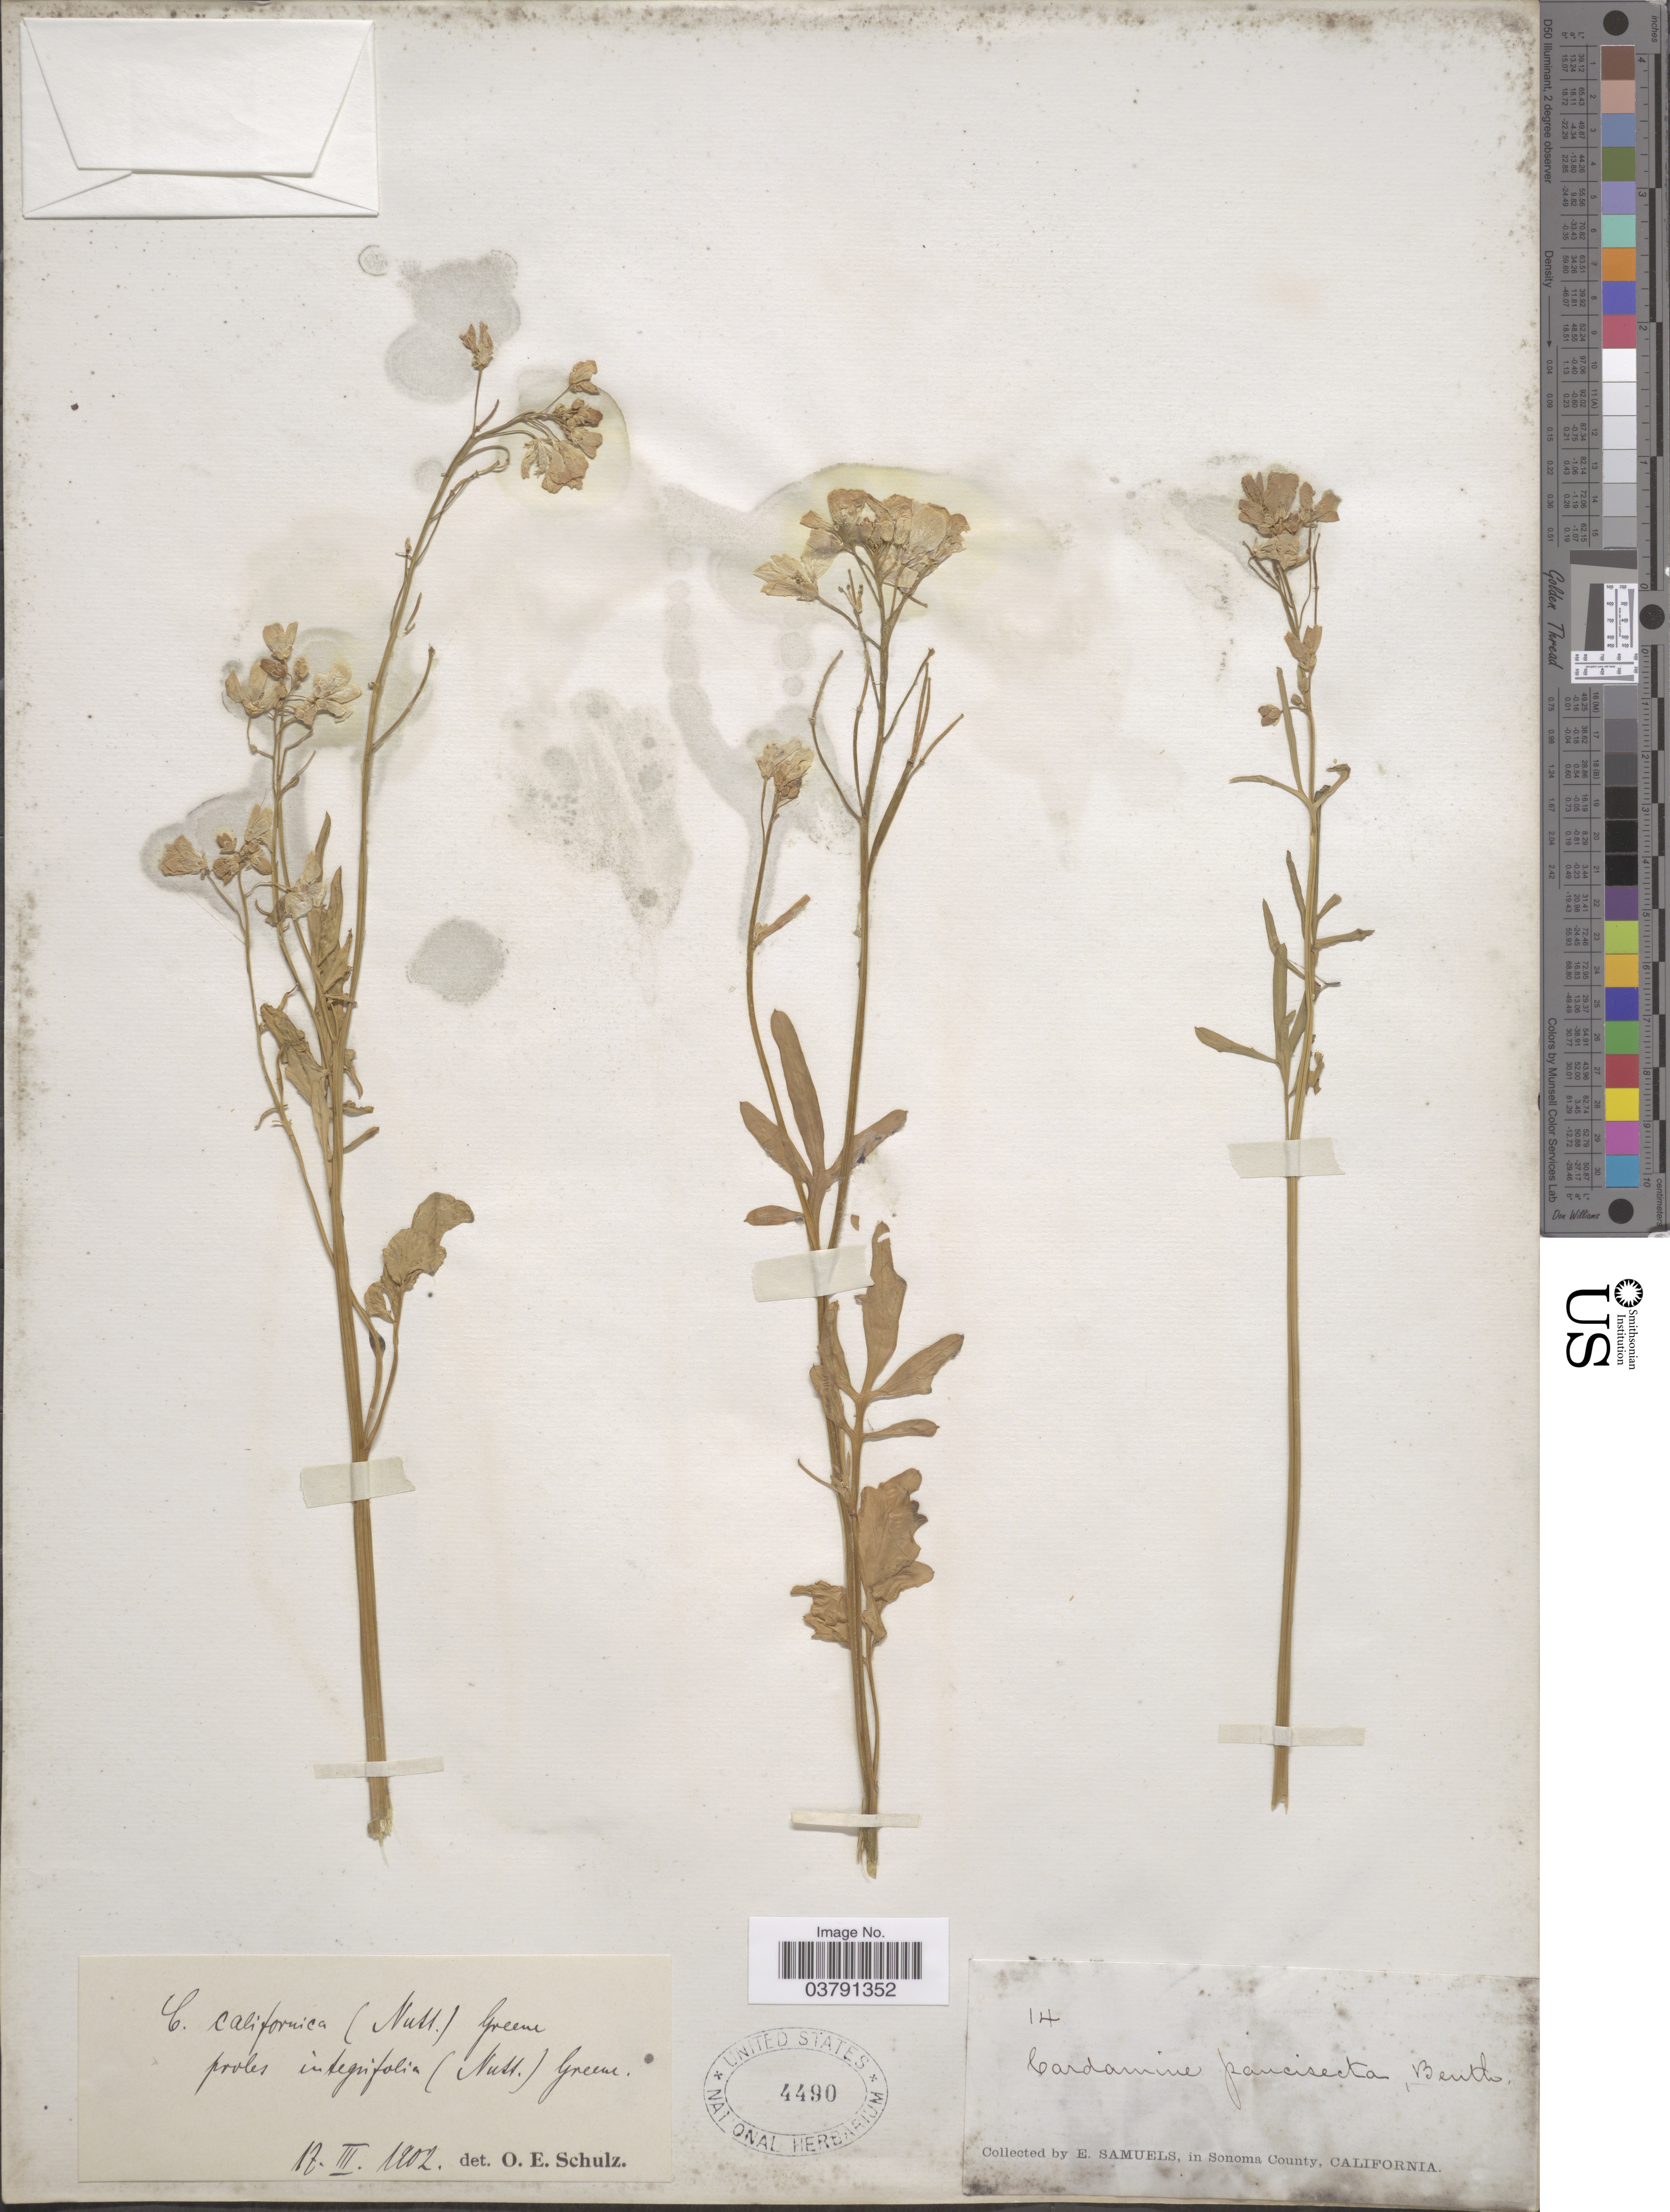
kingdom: Plantae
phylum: Tracheophyta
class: Magnoliopsida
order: Brassicales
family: Brassicaceae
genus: Dentaria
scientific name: Dentaria californica var. integrifolia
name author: (Nutt.) Detling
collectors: E. Samuels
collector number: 14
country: United States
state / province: California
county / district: Sonoma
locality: Sonoma County.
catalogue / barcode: US 4490